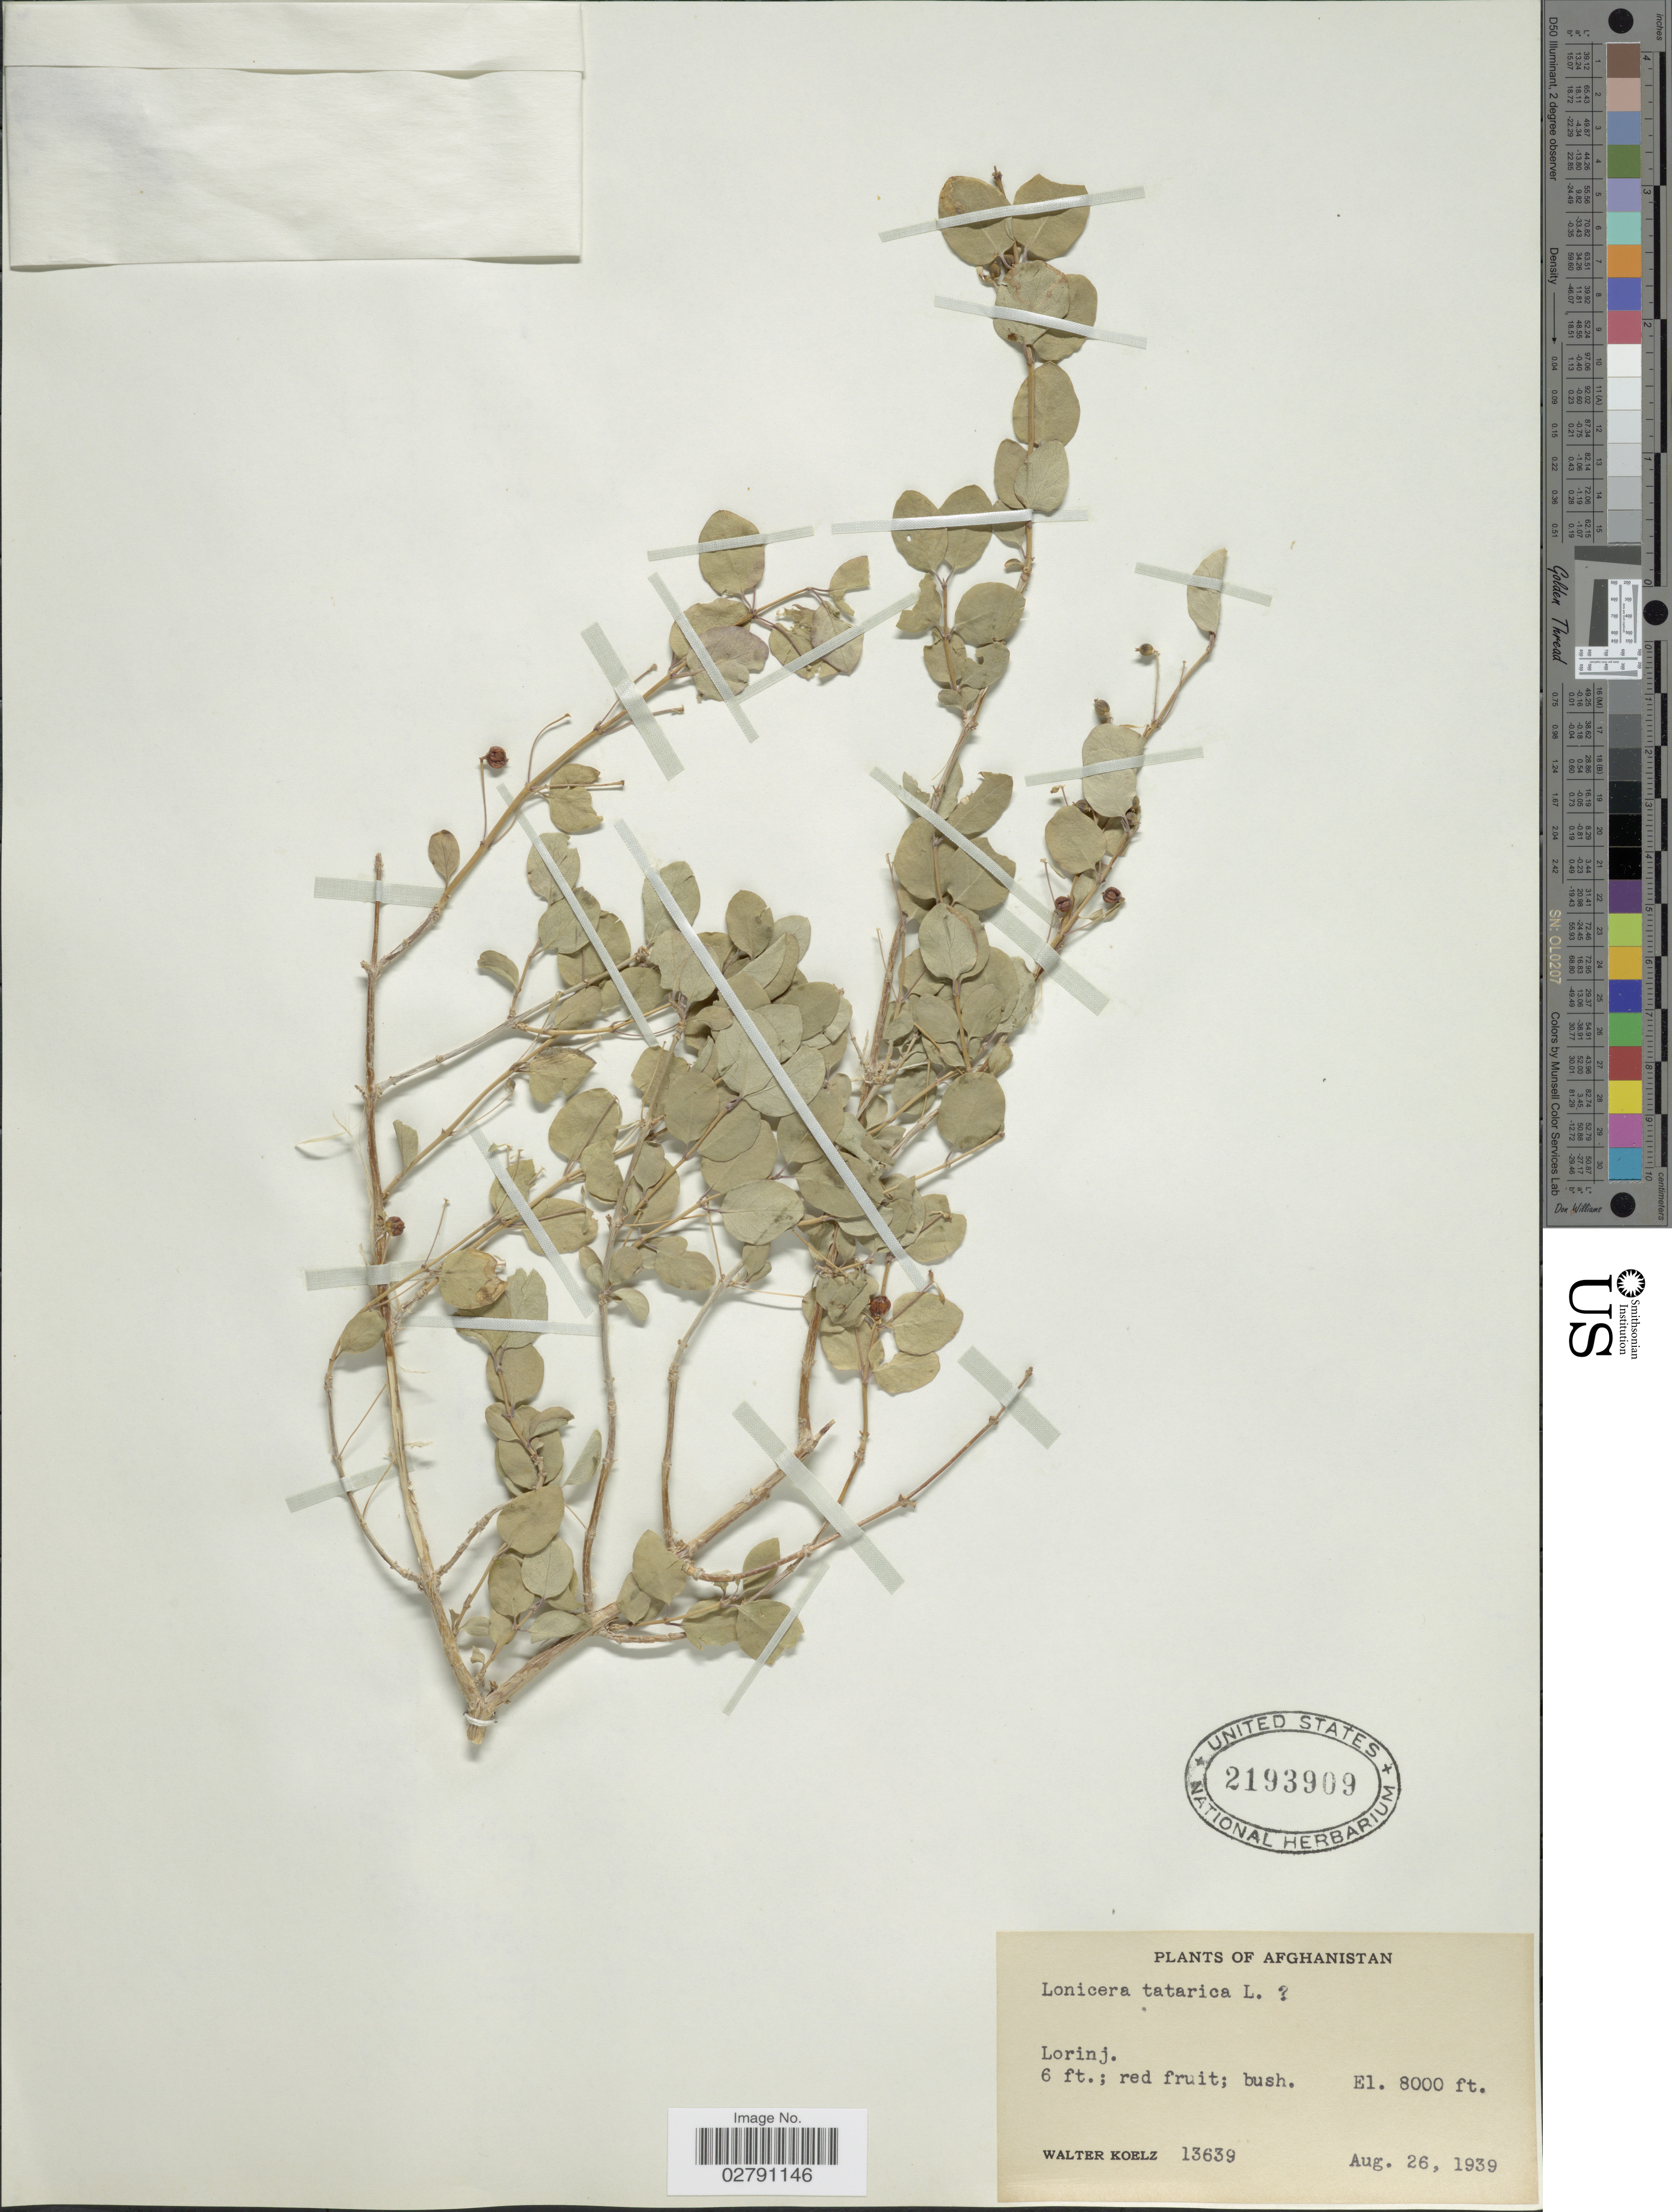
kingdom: Plantae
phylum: Tracheophyta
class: Magnoliopsida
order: Dipsacales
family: Caprifoliaceae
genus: Lonicera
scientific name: Lonicera tatarica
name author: L.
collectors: W. N. Koelz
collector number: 13639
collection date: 1939-08-26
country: Afghanistan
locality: Lorinj.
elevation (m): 2438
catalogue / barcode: US 2193909